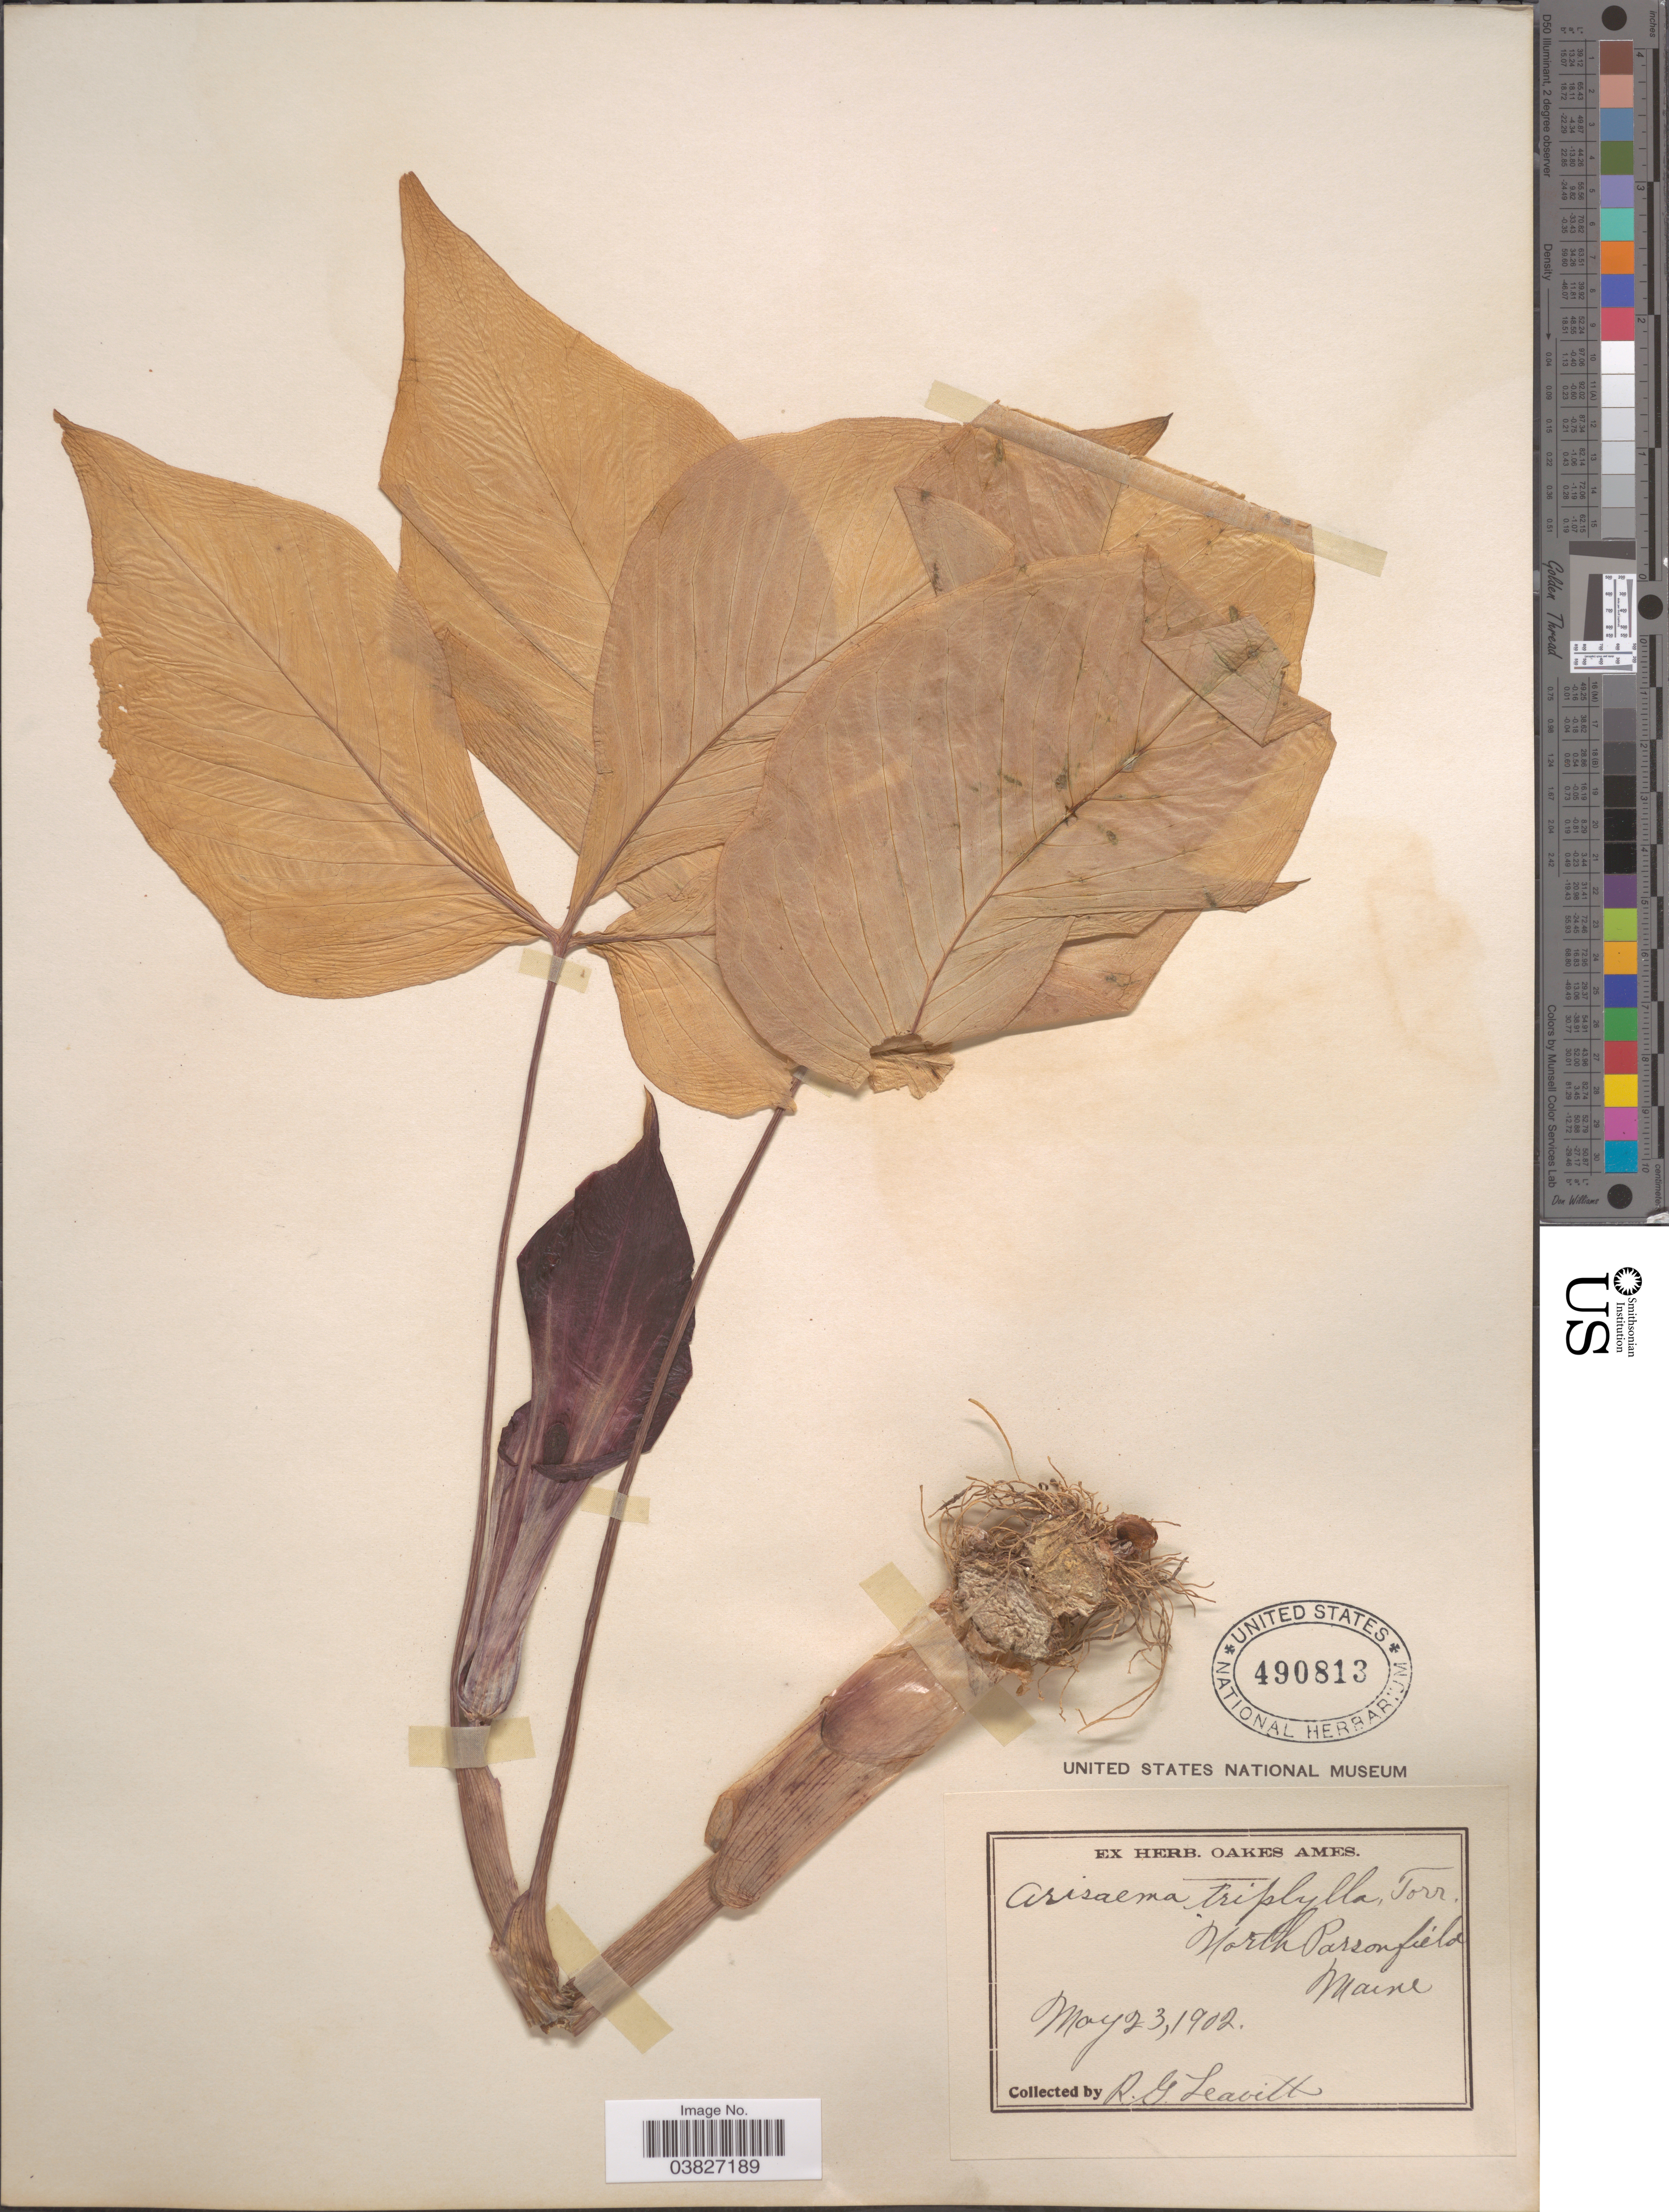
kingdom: Plantae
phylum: Tracheophyta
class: Liliopsida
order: Alismatales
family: Araceae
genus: Arisaema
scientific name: Arisaema triphyllum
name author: (L.) Schott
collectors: R. G. Leavitt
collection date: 1902-05-23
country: United States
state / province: Maine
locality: North Parsonsfield.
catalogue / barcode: US 490813